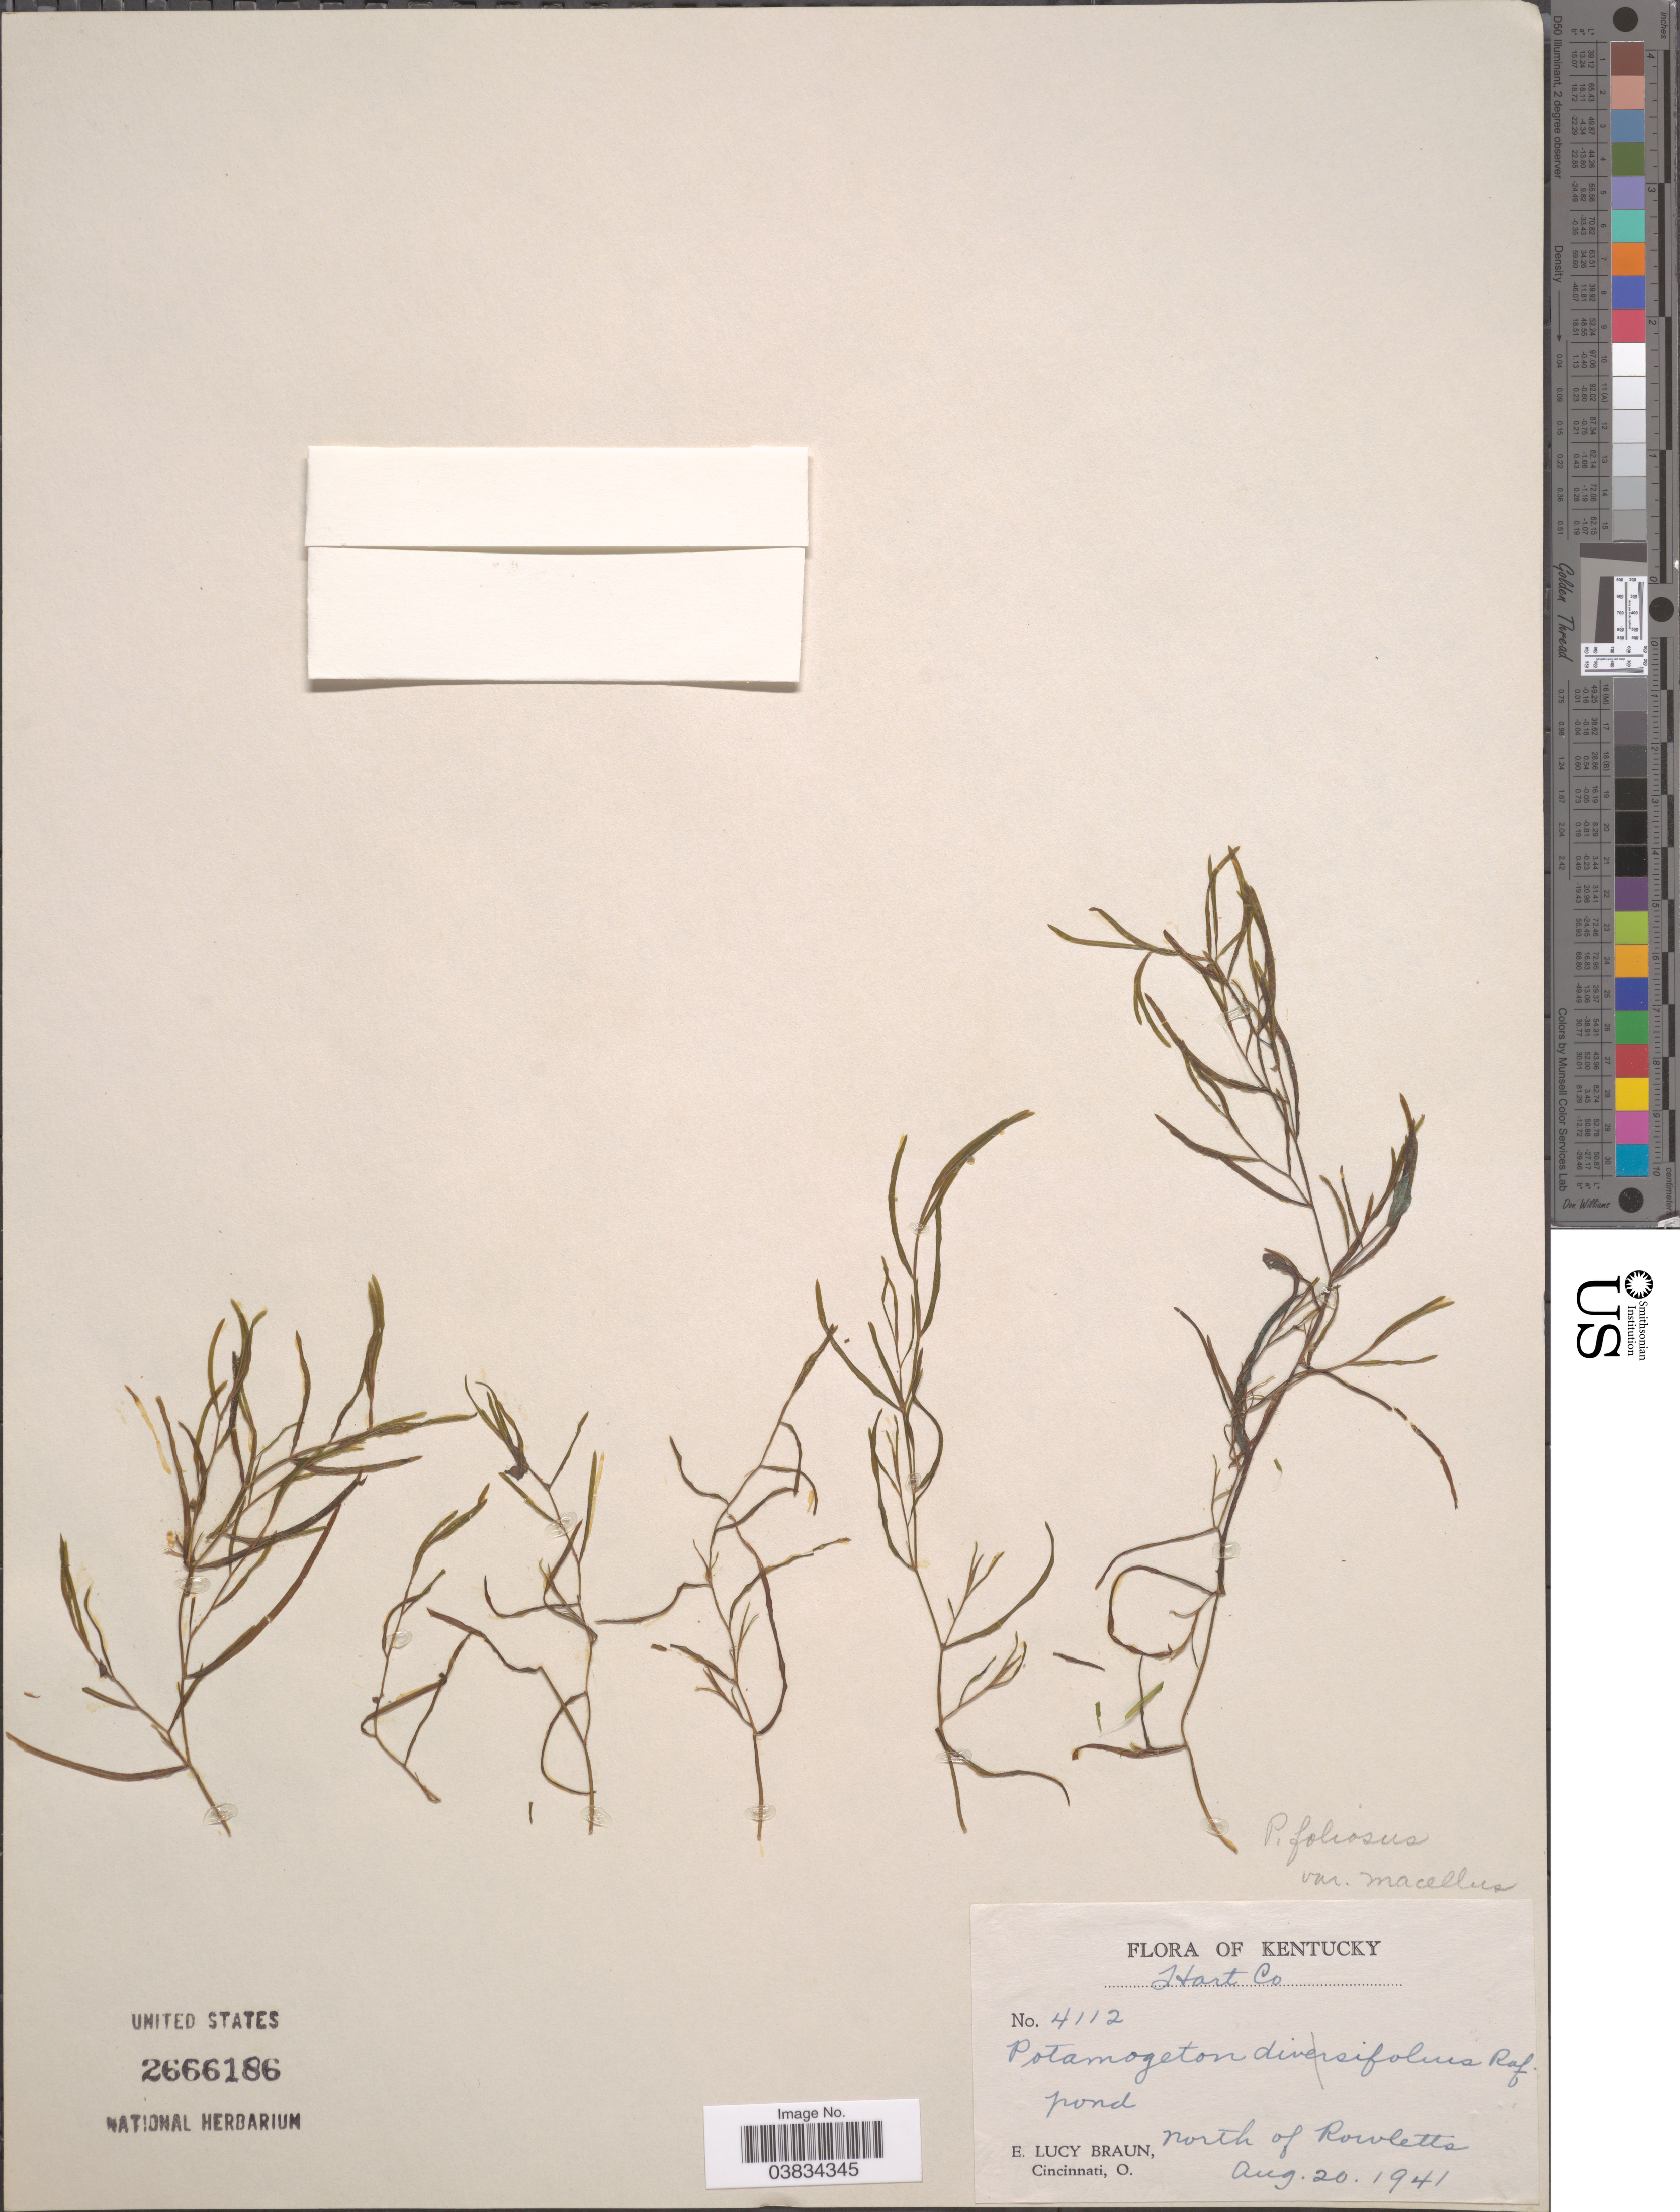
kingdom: Plantae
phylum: Tracheophyta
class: Liliopsida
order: Alismatales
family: Potamogetonaceae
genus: Potamogeton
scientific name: Potamogeton foliosus var. macellus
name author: Fernald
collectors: E. L. Braun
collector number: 4112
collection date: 1941-08-20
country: United States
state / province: Kentucky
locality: Hart Co. North of Rowletts.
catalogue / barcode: US 2666186